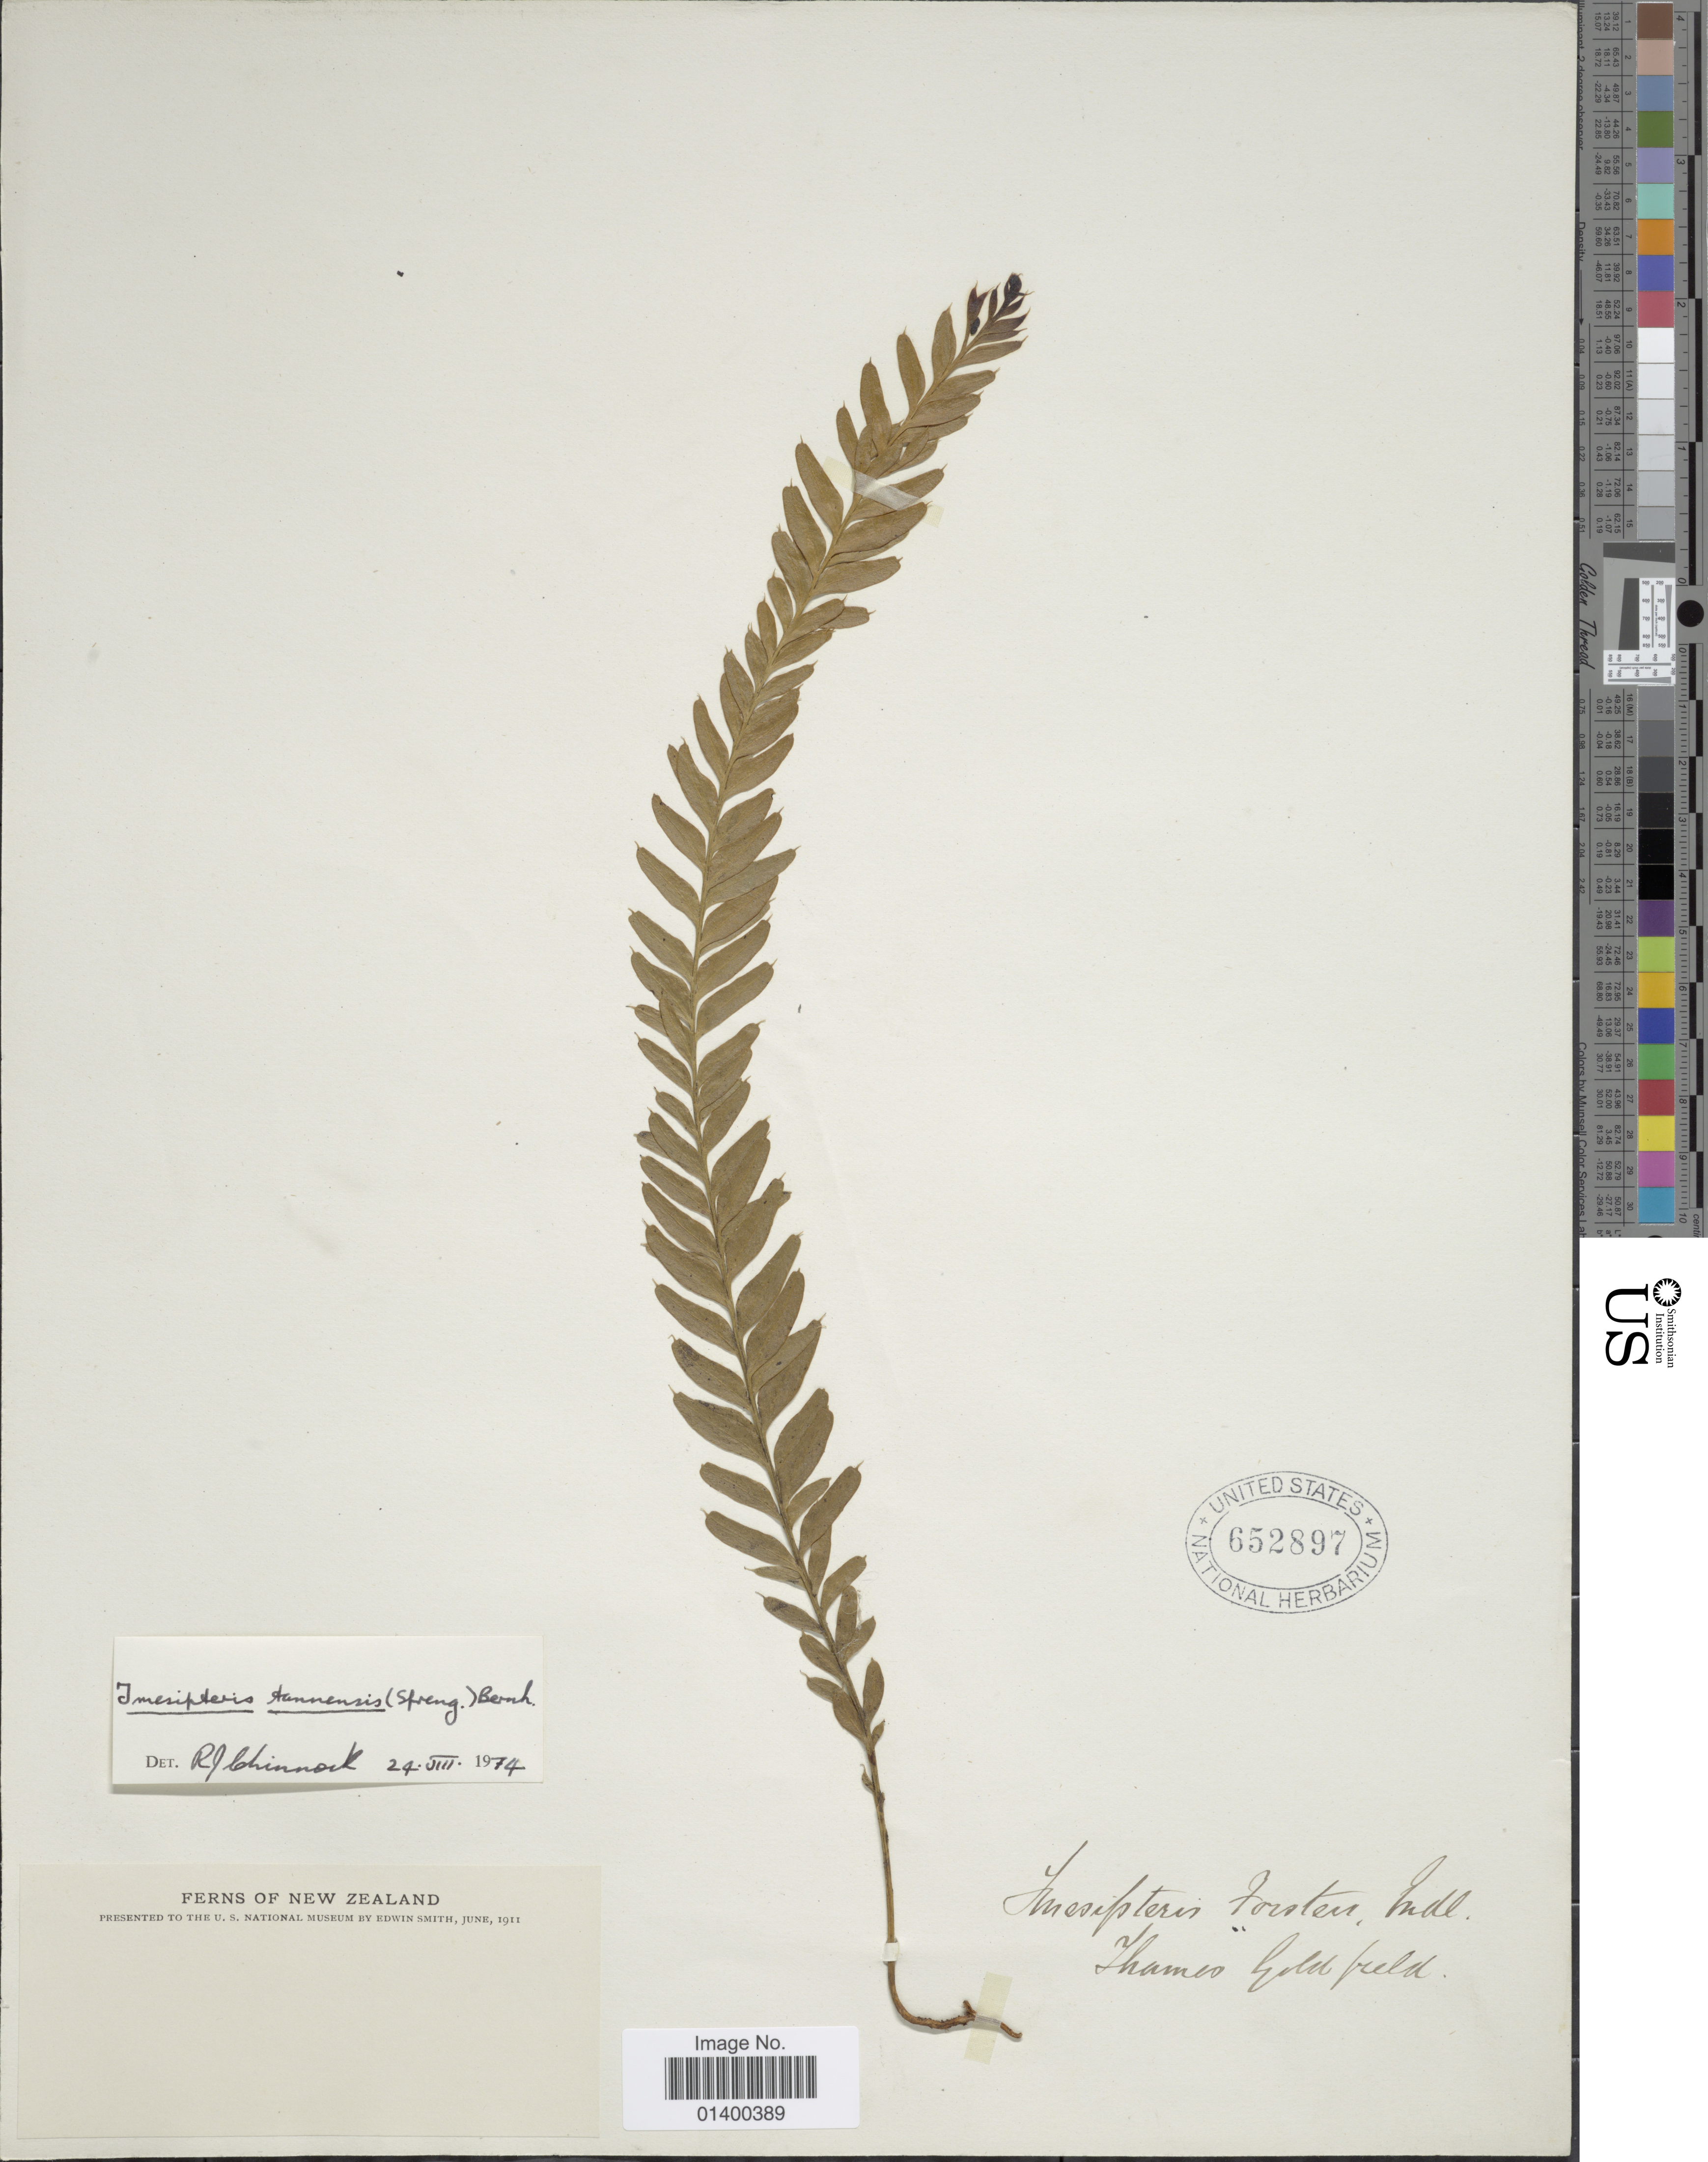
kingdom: Plantae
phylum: Tracheophyta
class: Polypodiopsida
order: Psilotales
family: Psilotaceae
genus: Tmesipteris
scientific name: Tmesipteris tannensis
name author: (Spreng.) Bernh.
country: New Zealand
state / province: Waikato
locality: Thames Gold Field.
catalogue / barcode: US 652897